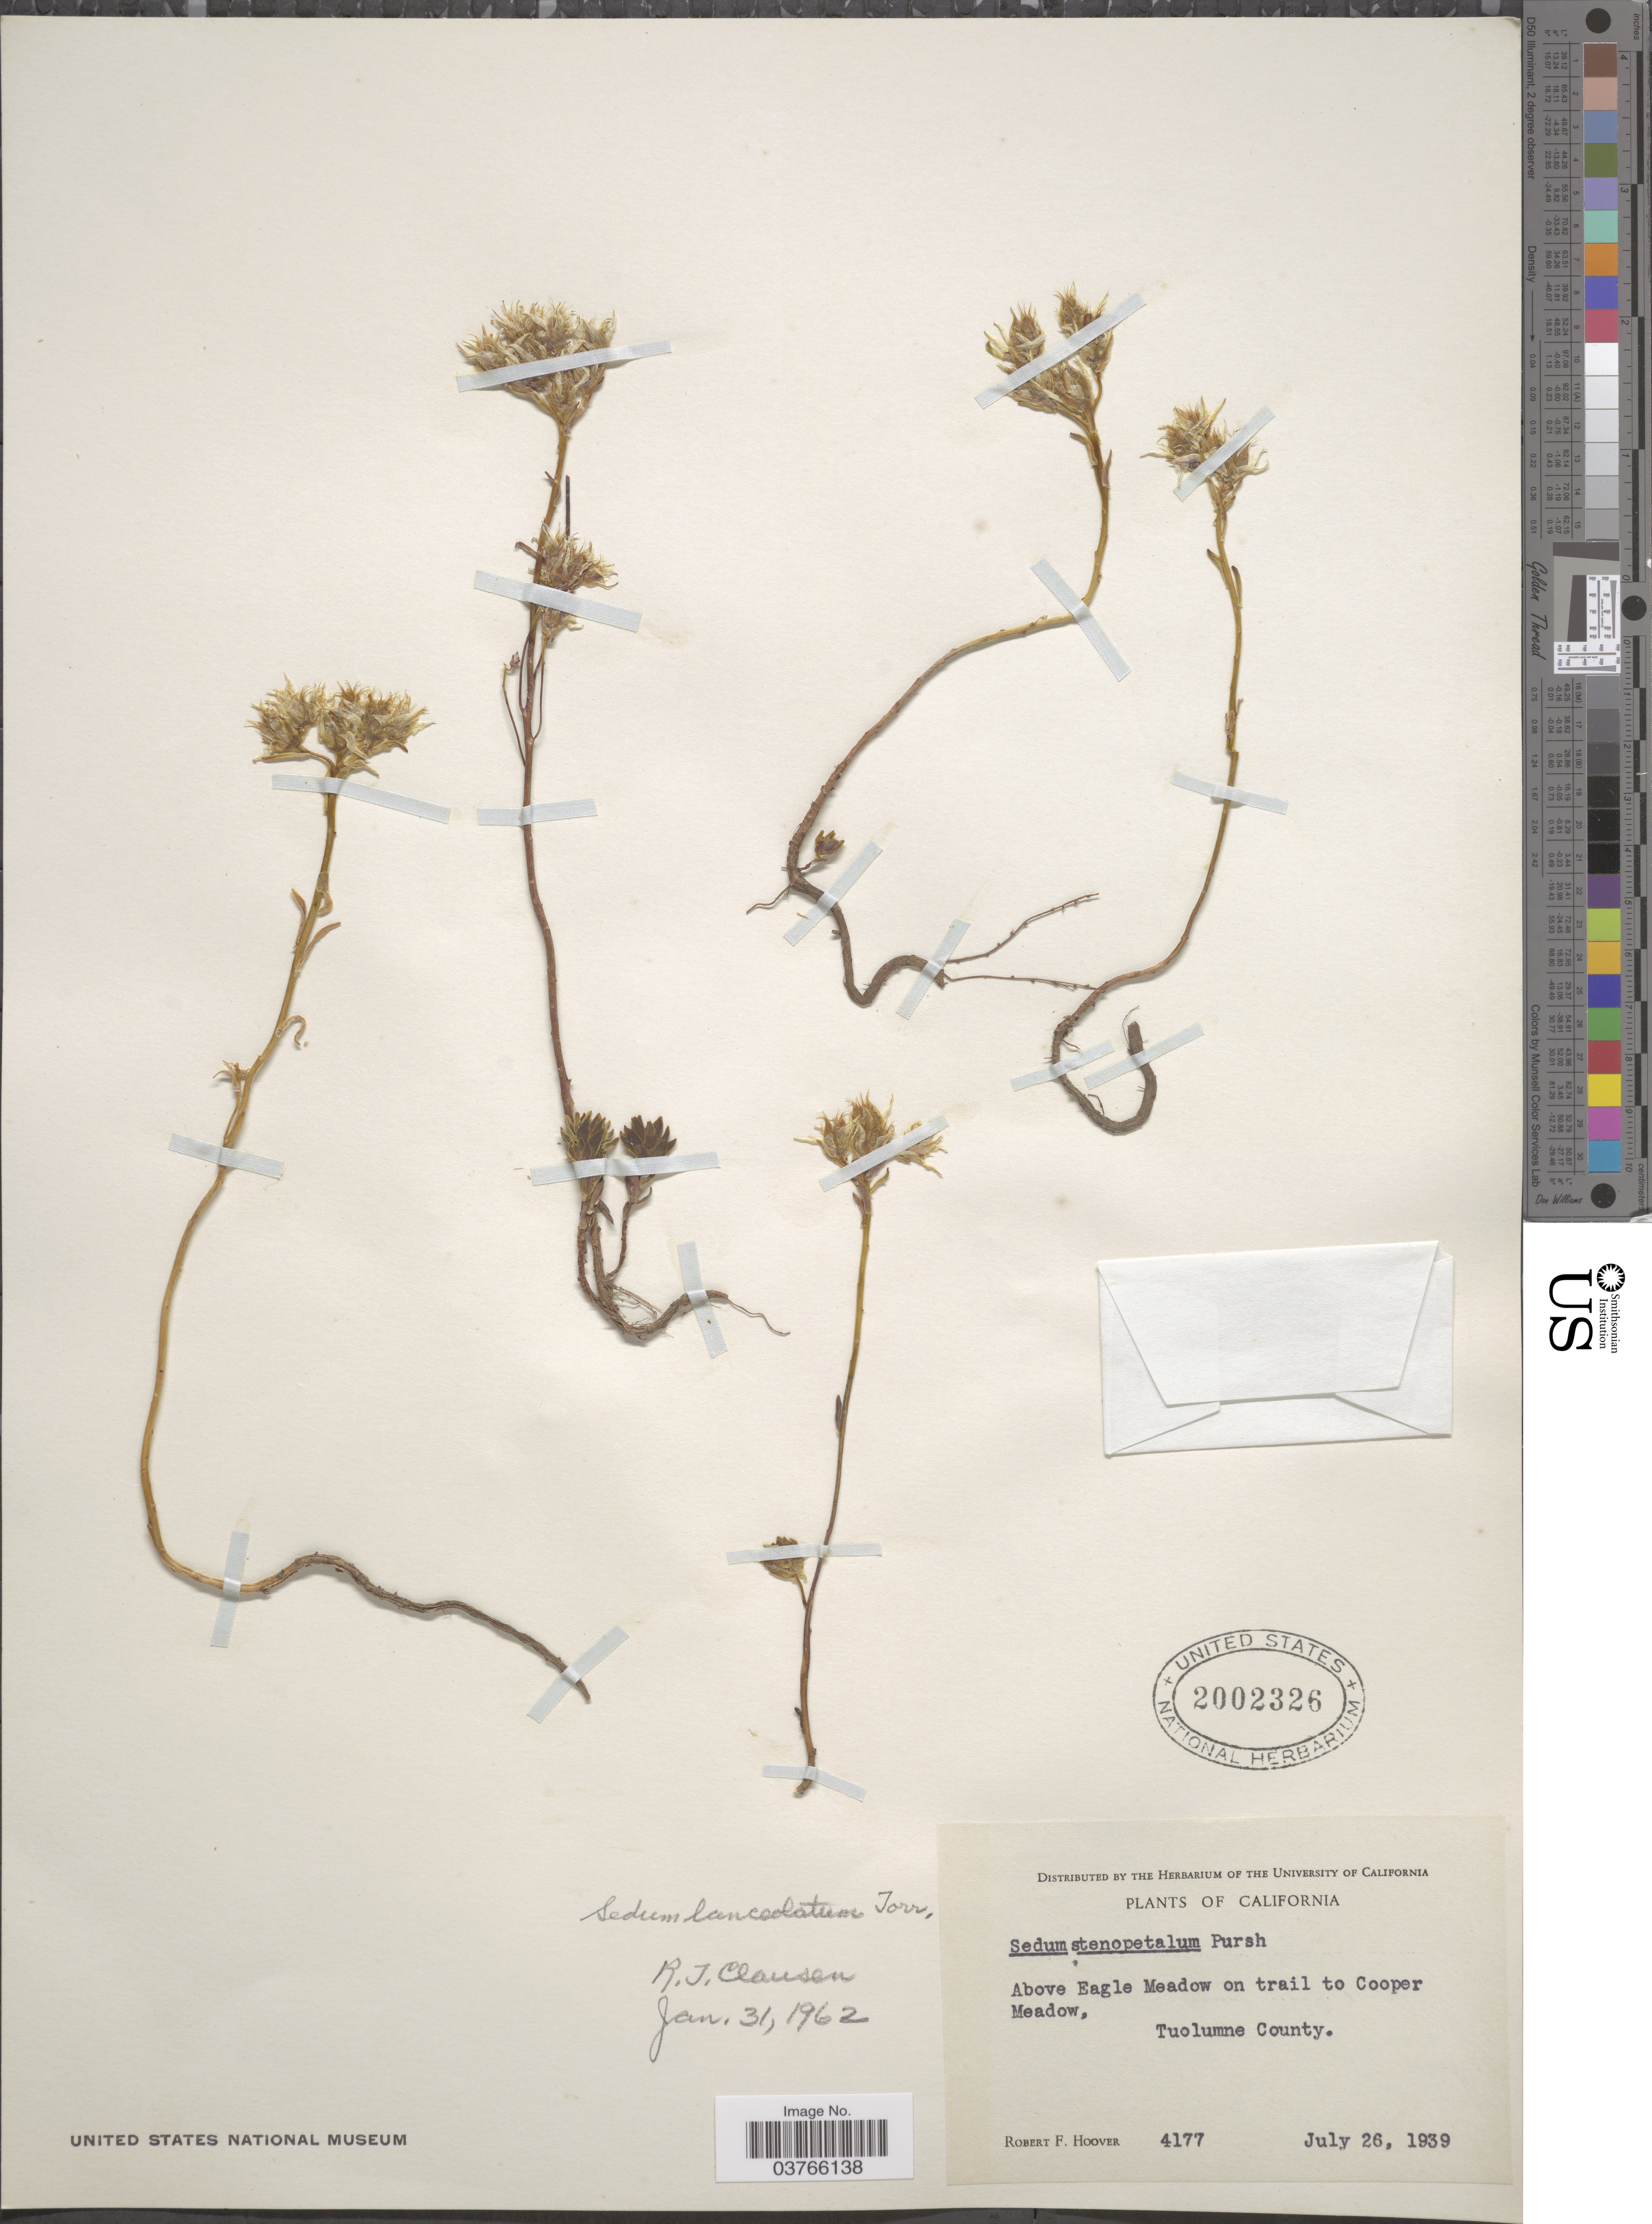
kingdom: Plantae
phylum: Tracheophyta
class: Magnoliopsida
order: Saxifragales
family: Crassulaceae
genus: Sedum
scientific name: Sedum lanceolatum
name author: Torr.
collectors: R. F. Hoover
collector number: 4177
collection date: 1939-07-26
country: United States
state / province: California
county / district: Tuolumne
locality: Above Eagle Meadow on trail to Cooper Meadow, Tuolumne County.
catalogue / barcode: US 2002326